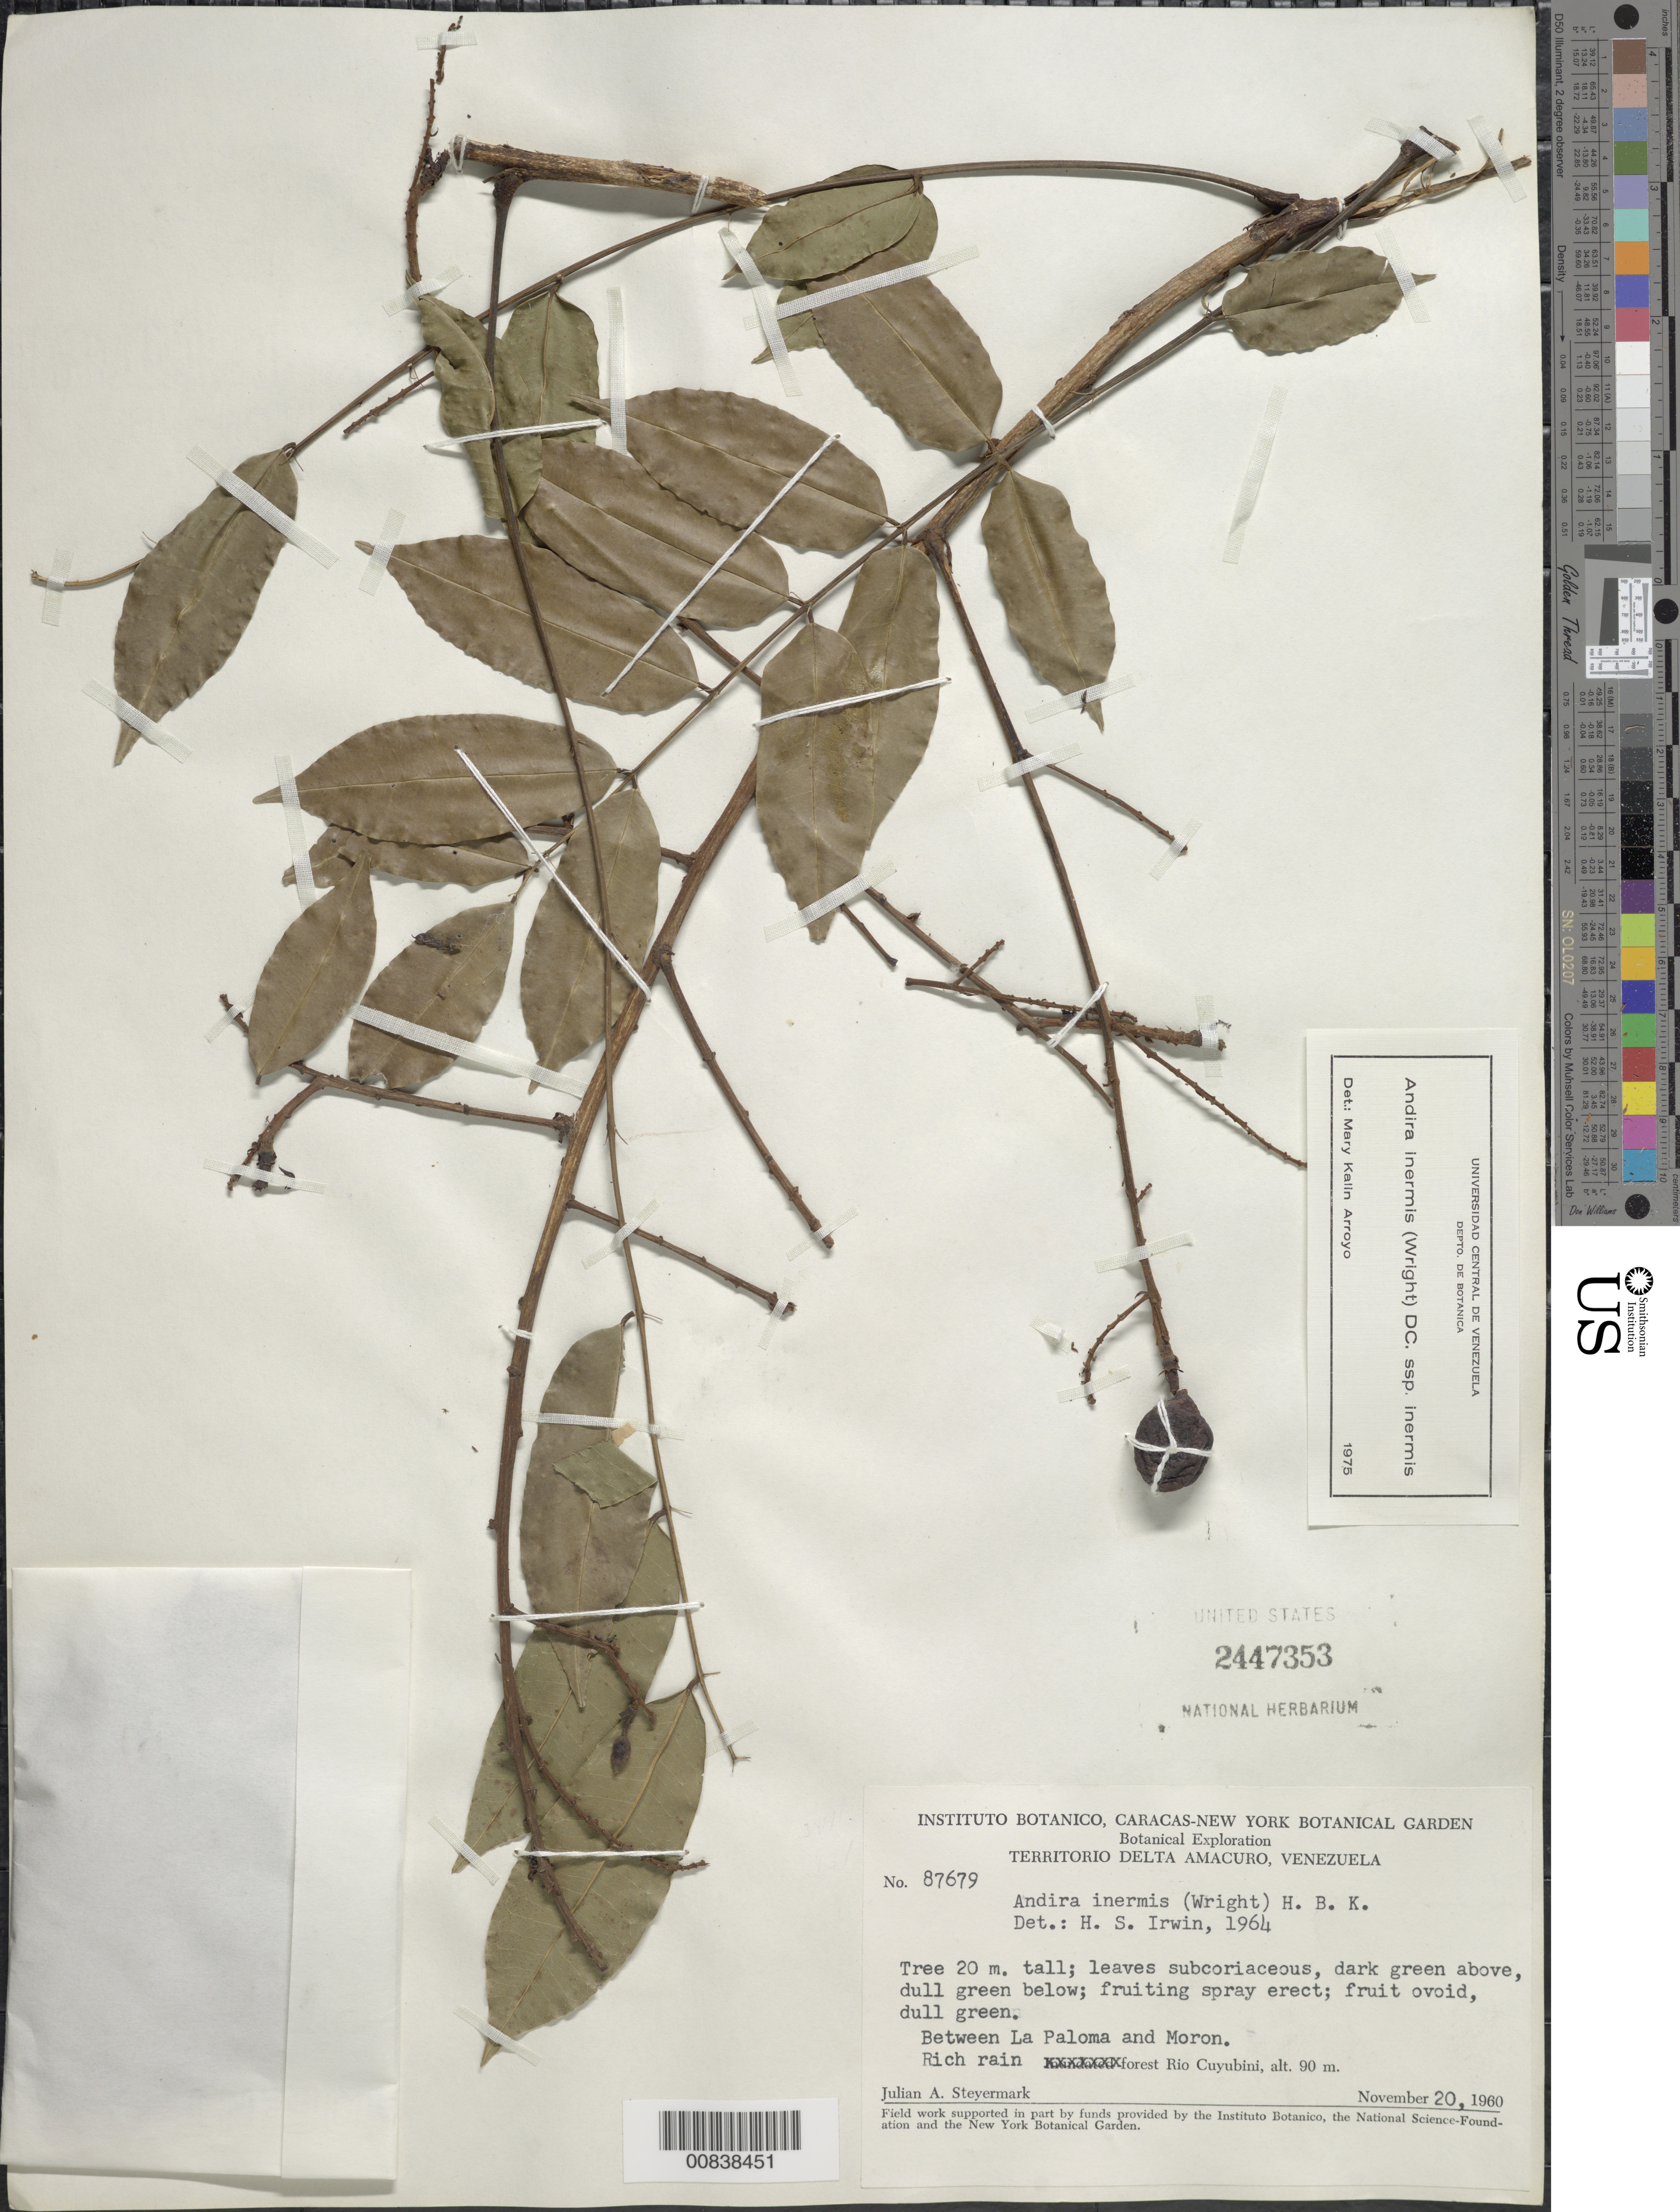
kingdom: Plantae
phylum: Tracheophyta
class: Magnoliopsida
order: Fabales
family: Fabaceae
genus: Andira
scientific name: Andira inermis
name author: (W. Wright) Kunth ex DC.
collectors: J. Steyermark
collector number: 87679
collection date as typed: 20-Nov-60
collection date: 1960-11-20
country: Venezuela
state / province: Delta Amacuro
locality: Río Cuyubini, between La Paloma and Moron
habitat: Rich rainforest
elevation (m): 90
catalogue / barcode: US 2447353